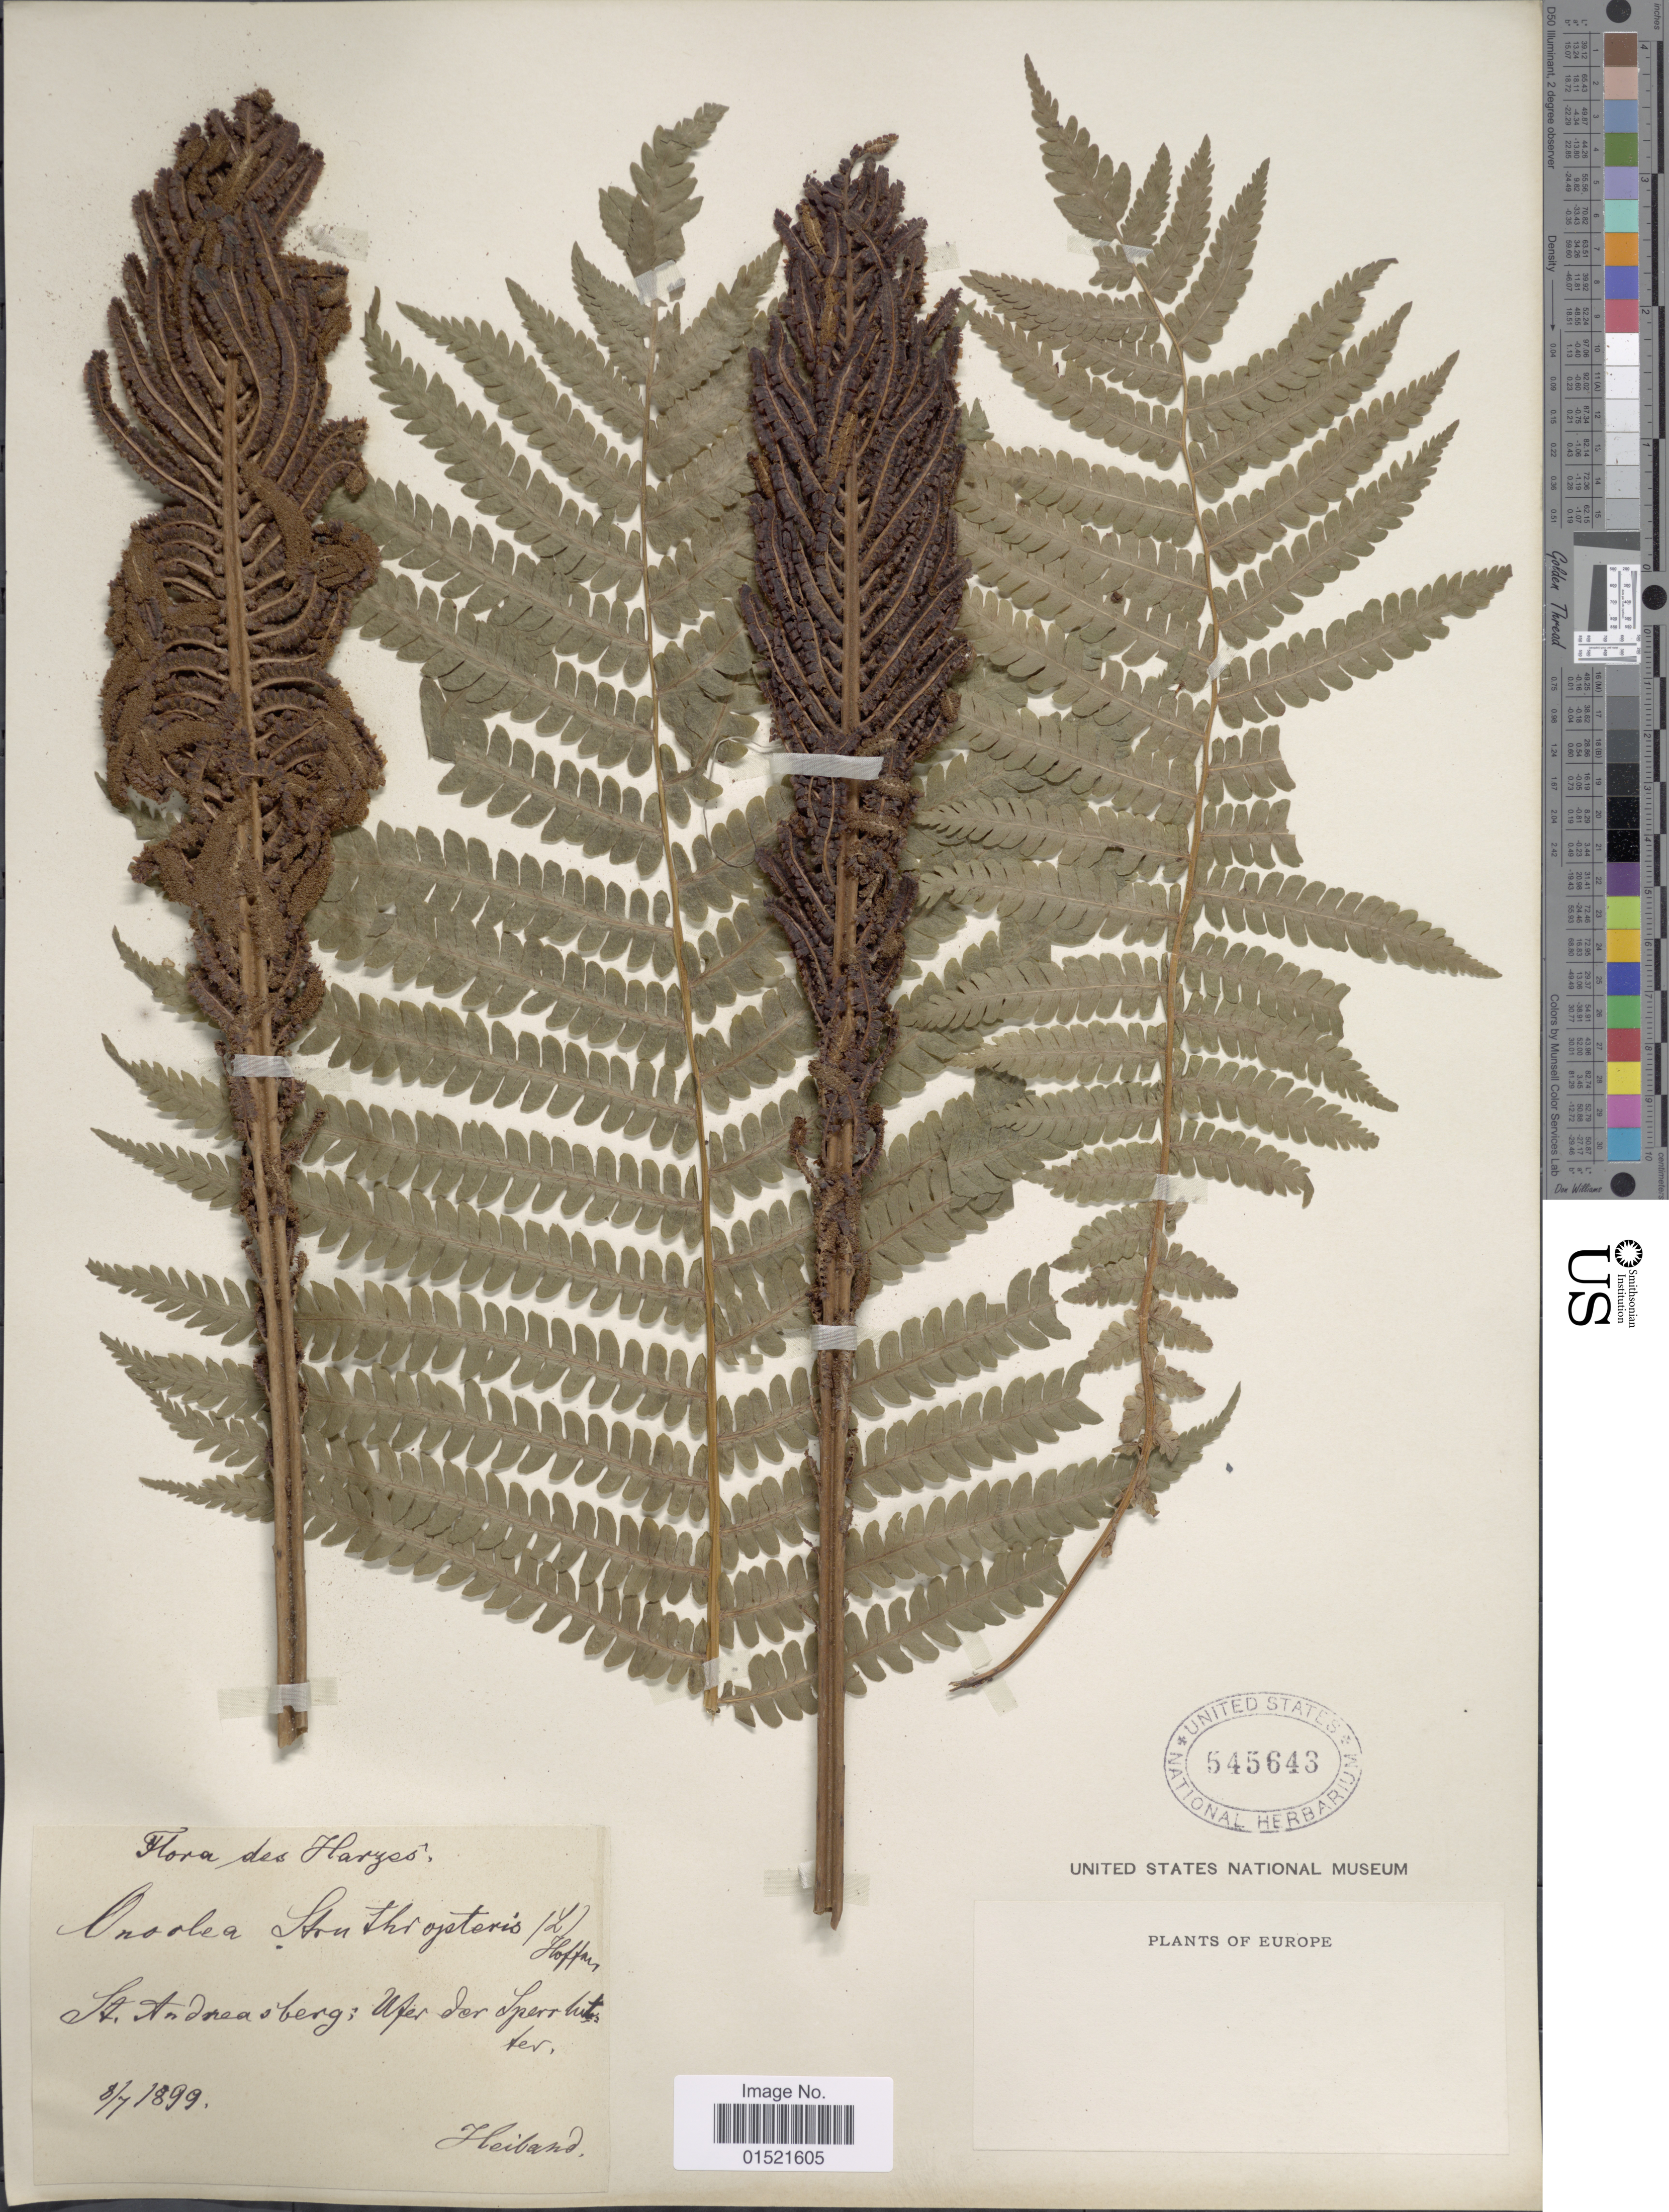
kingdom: Plantae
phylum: Tracheophyta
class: Polypodiopsida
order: Polypodiales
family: Onocleaceae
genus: Matteuccia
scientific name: Matteuccia struthiopteris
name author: (L.) Tod.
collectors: -. Heiland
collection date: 1899-07-08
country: Germany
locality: Europe, Harzes, St. Andrea o berg; Uper dor Iperr Lutter [interpreted]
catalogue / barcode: US 545643